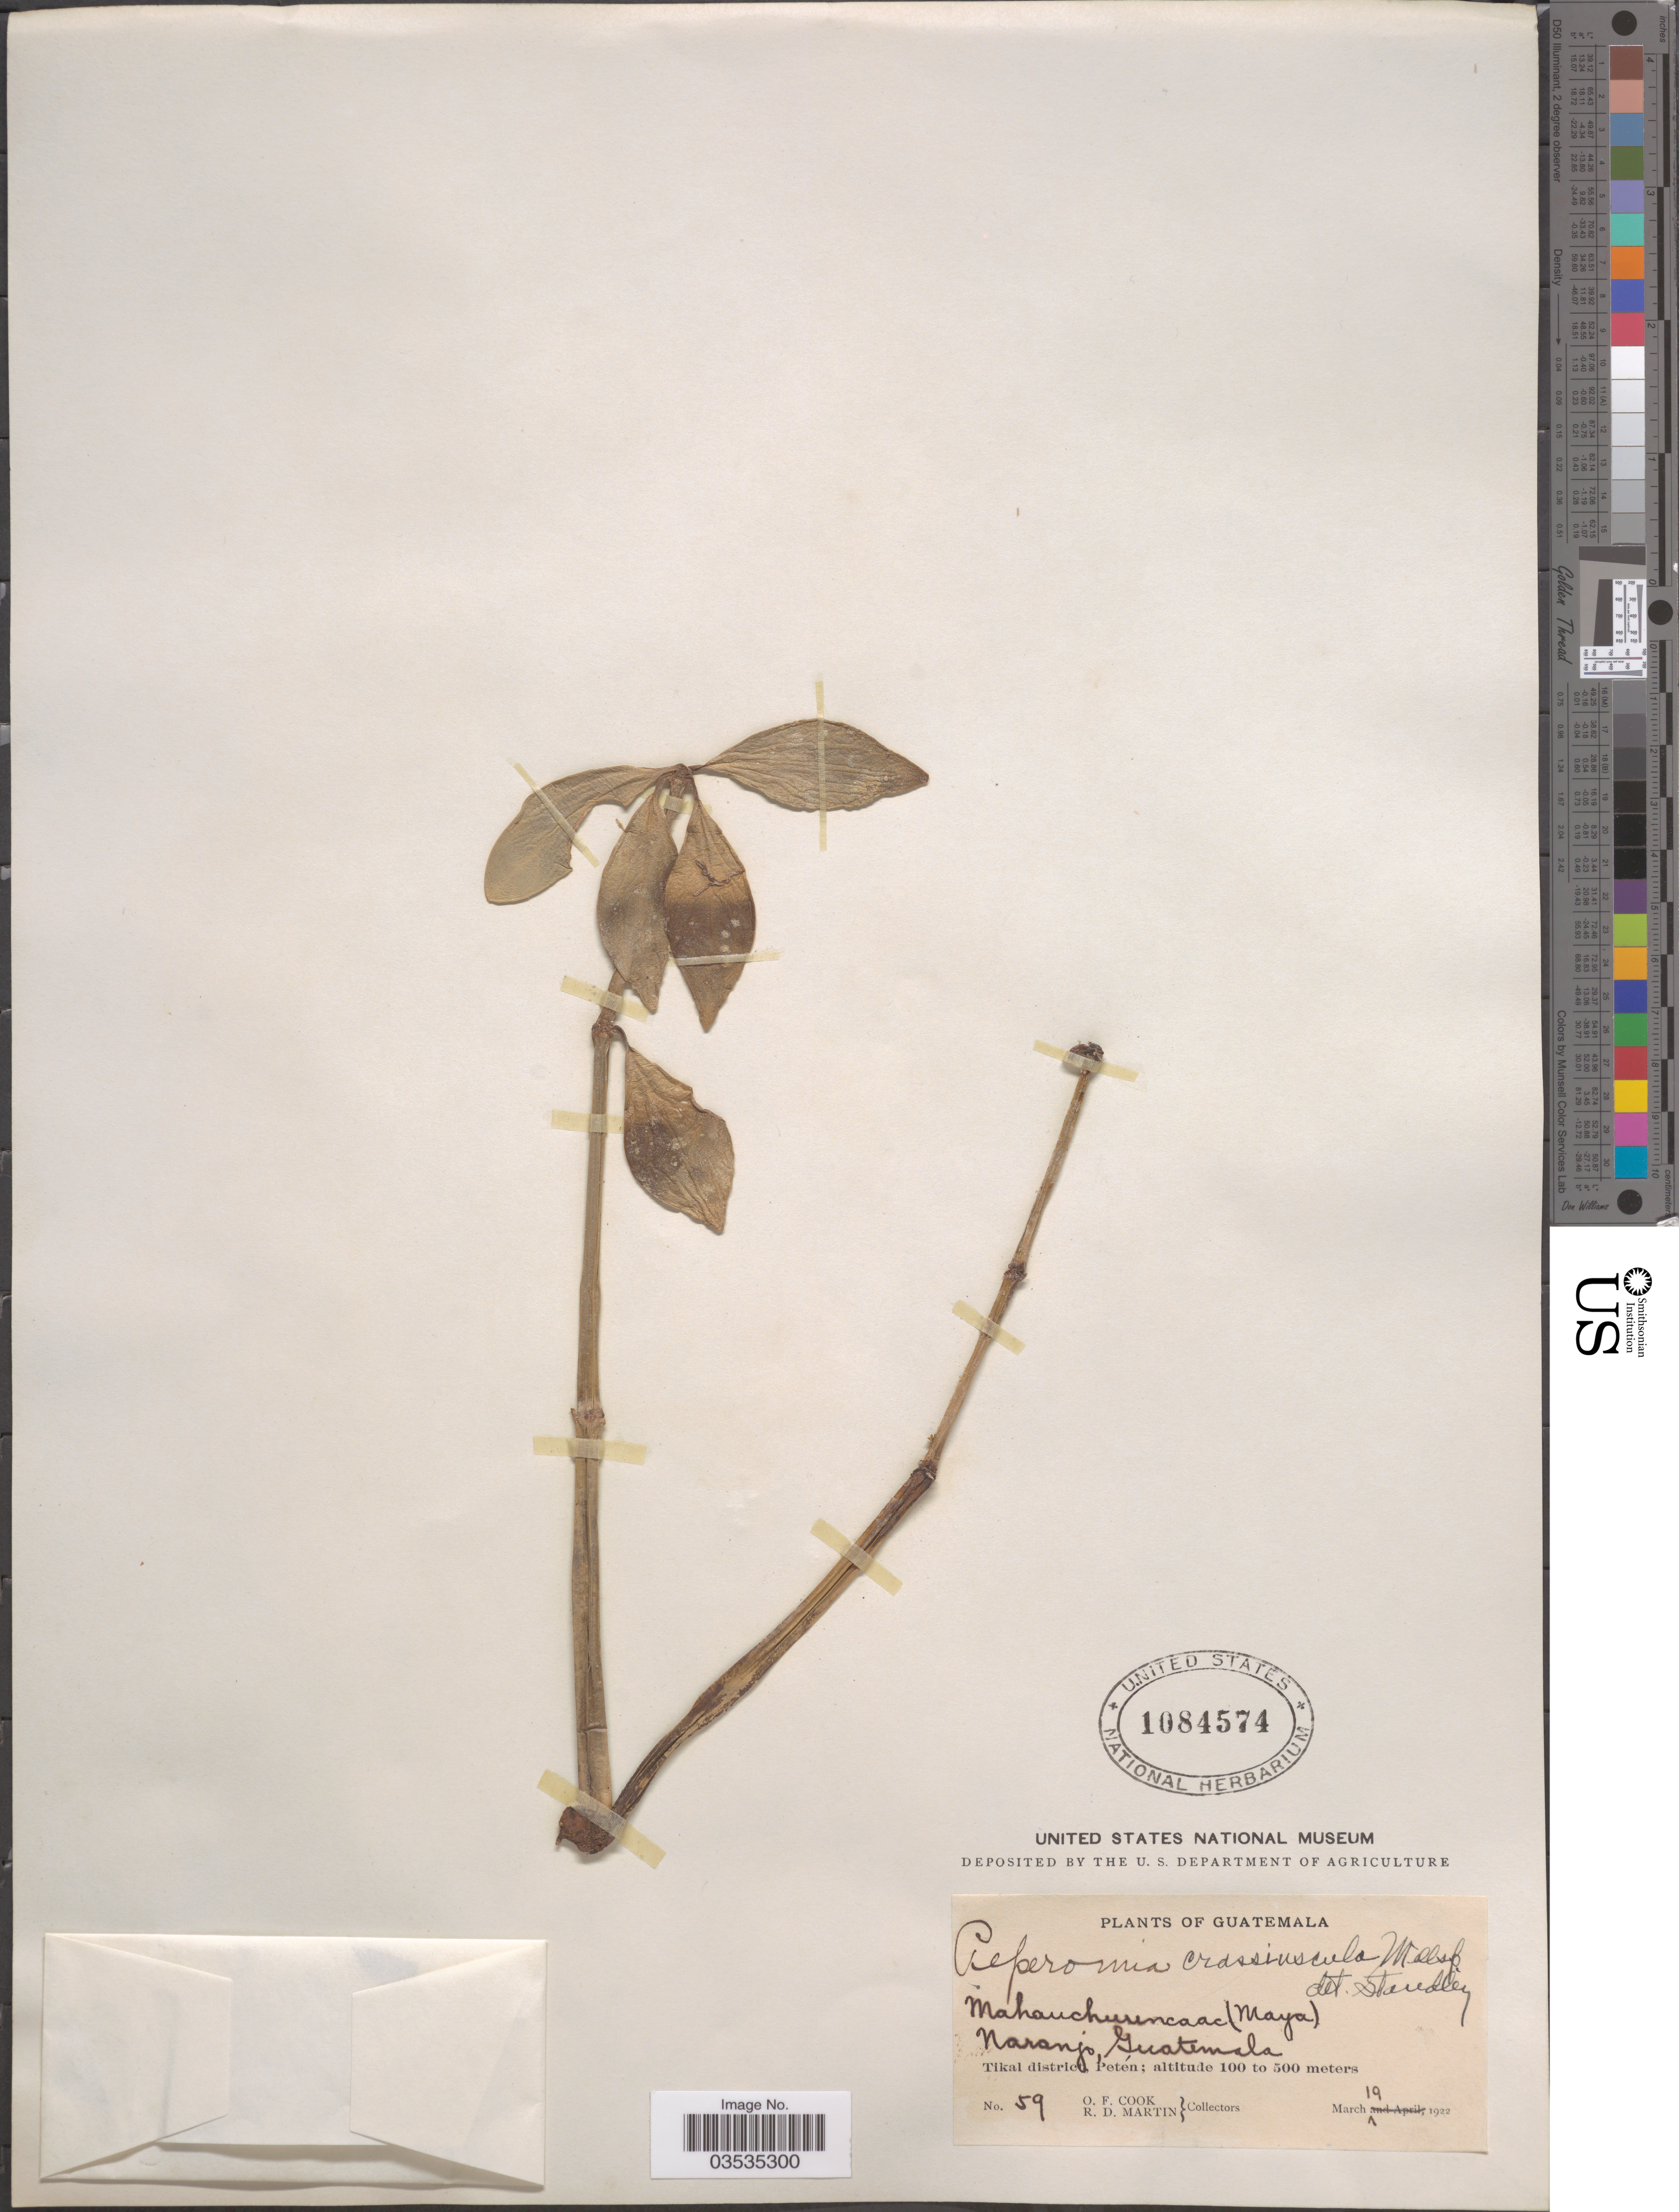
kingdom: Plantae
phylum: Tracheophyta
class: Magnoliopsida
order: Piperales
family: Piperaceae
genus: Peperomia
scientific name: Peperomia crassiuscula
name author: Millsp.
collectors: O. F. Cook & R. D. Martin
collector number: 59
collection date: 1922-03-19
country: Guatemala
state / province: El Peten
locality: Mahauchurecaac (Maya). Naranjo. Tikal district.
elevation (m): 100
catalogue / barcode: US 1084574